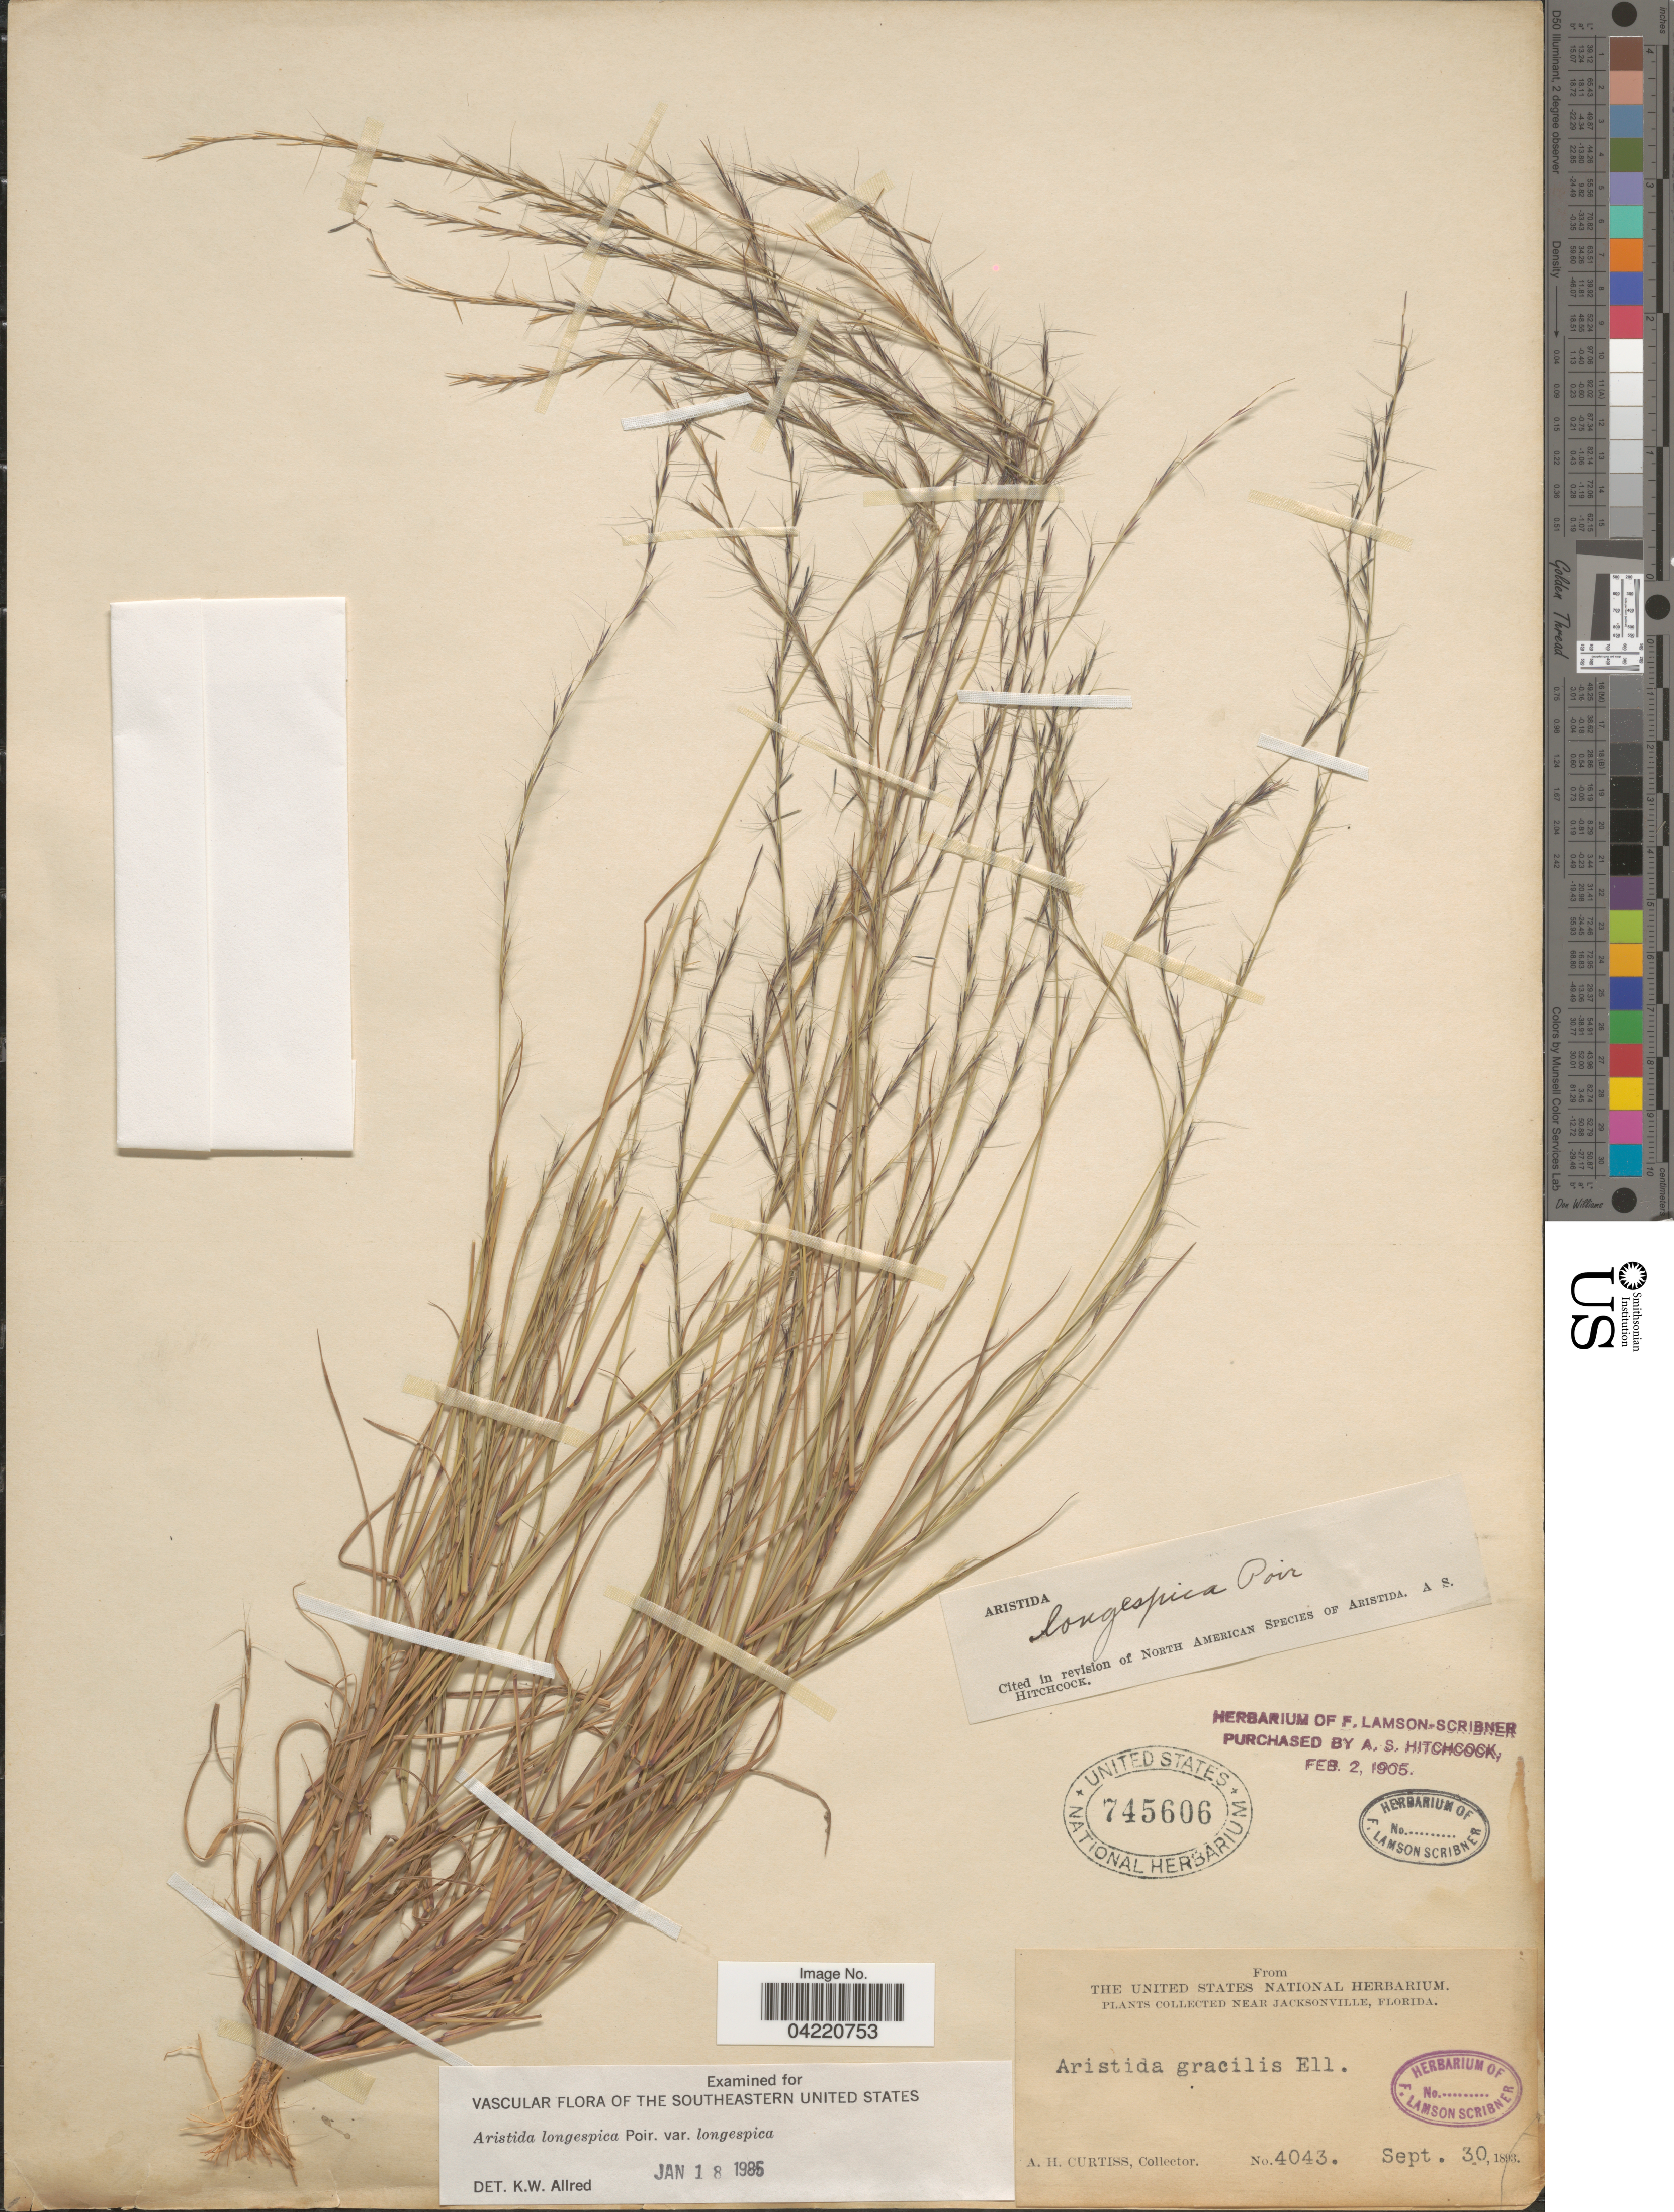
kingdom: Plantae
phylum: Tracheophyta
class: Liliopsida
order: Poales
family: Poaceae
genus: Aristida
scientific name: Aristida longespica var. longespica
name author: Poir.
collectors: A. H. Curtiss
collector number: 4043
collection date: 1893-09-30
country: United States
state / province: Florida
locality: Near Jacksonville.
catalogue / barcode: US 745606